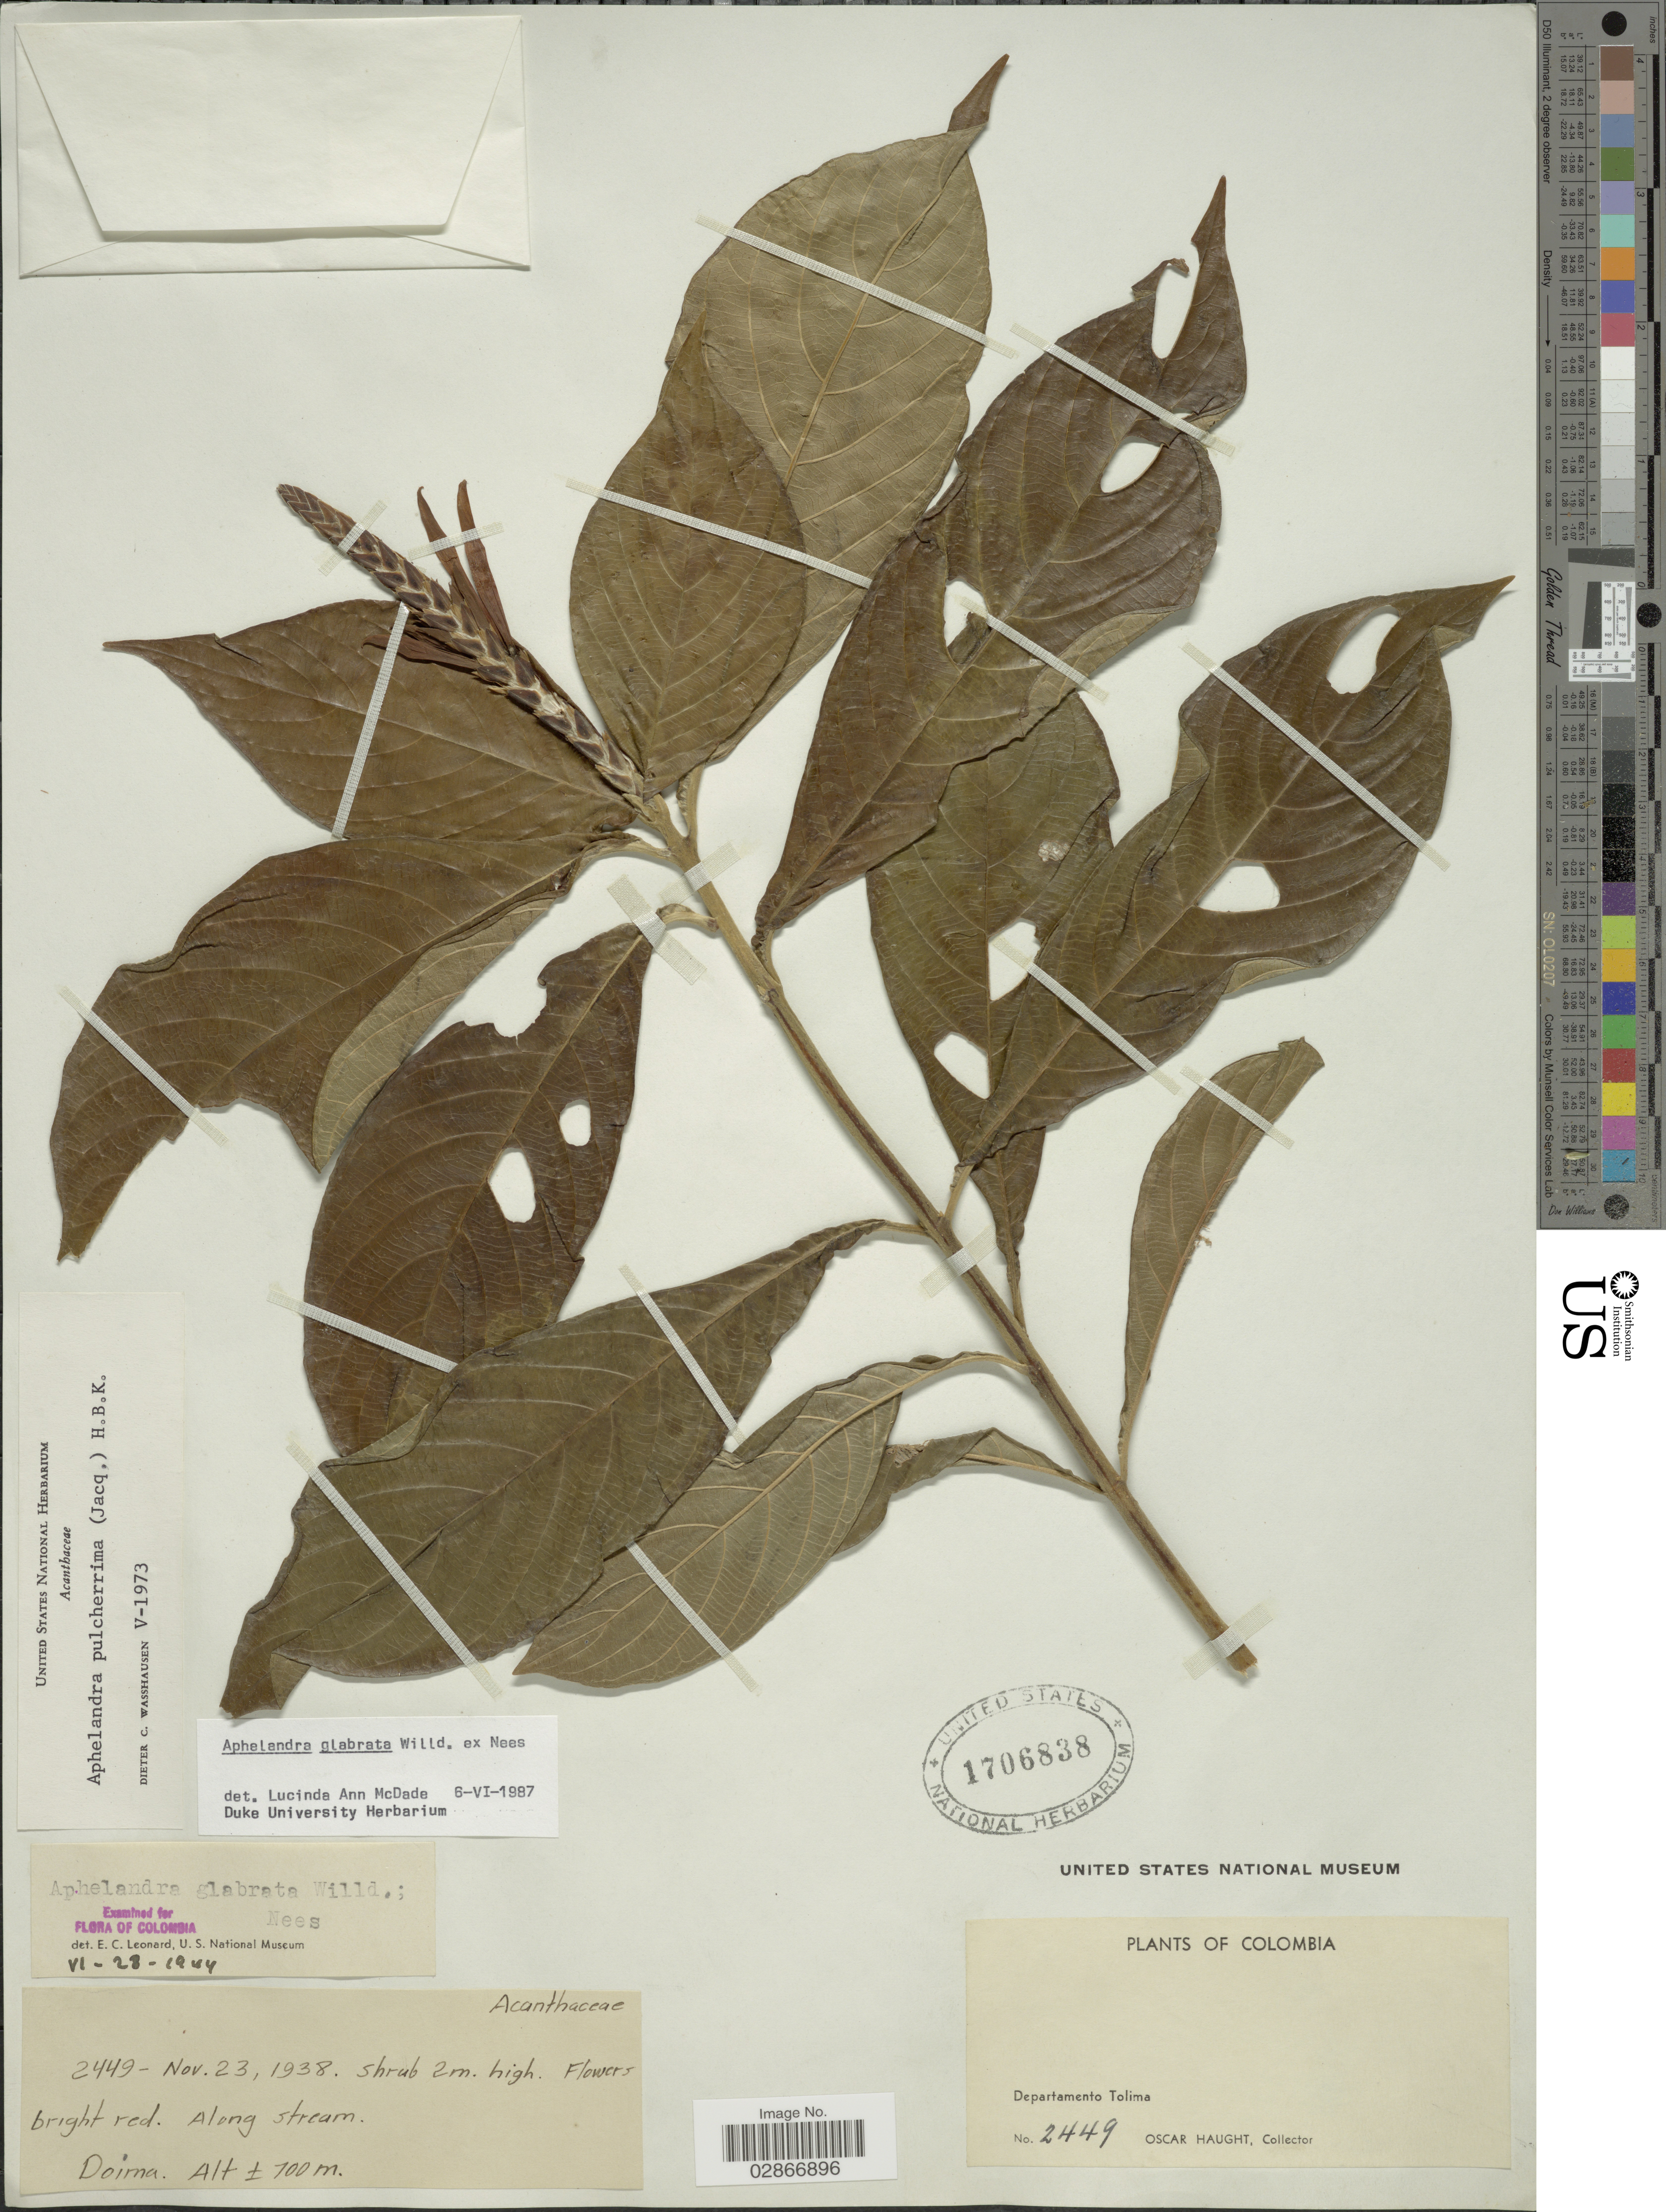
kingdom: Plantae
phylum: Tracheophyta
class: Magnoliopsida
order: Lamiales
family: Acanthaceae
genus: Aphelandra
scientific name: Aphelandra glabrata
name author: Willd. ex Nees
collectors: O. L. Haught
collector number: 2449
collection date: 1938-11-23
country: Colombia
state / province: Tolima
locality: Doima, Departamento Tolima.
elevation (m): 100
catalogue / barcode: US 1706838